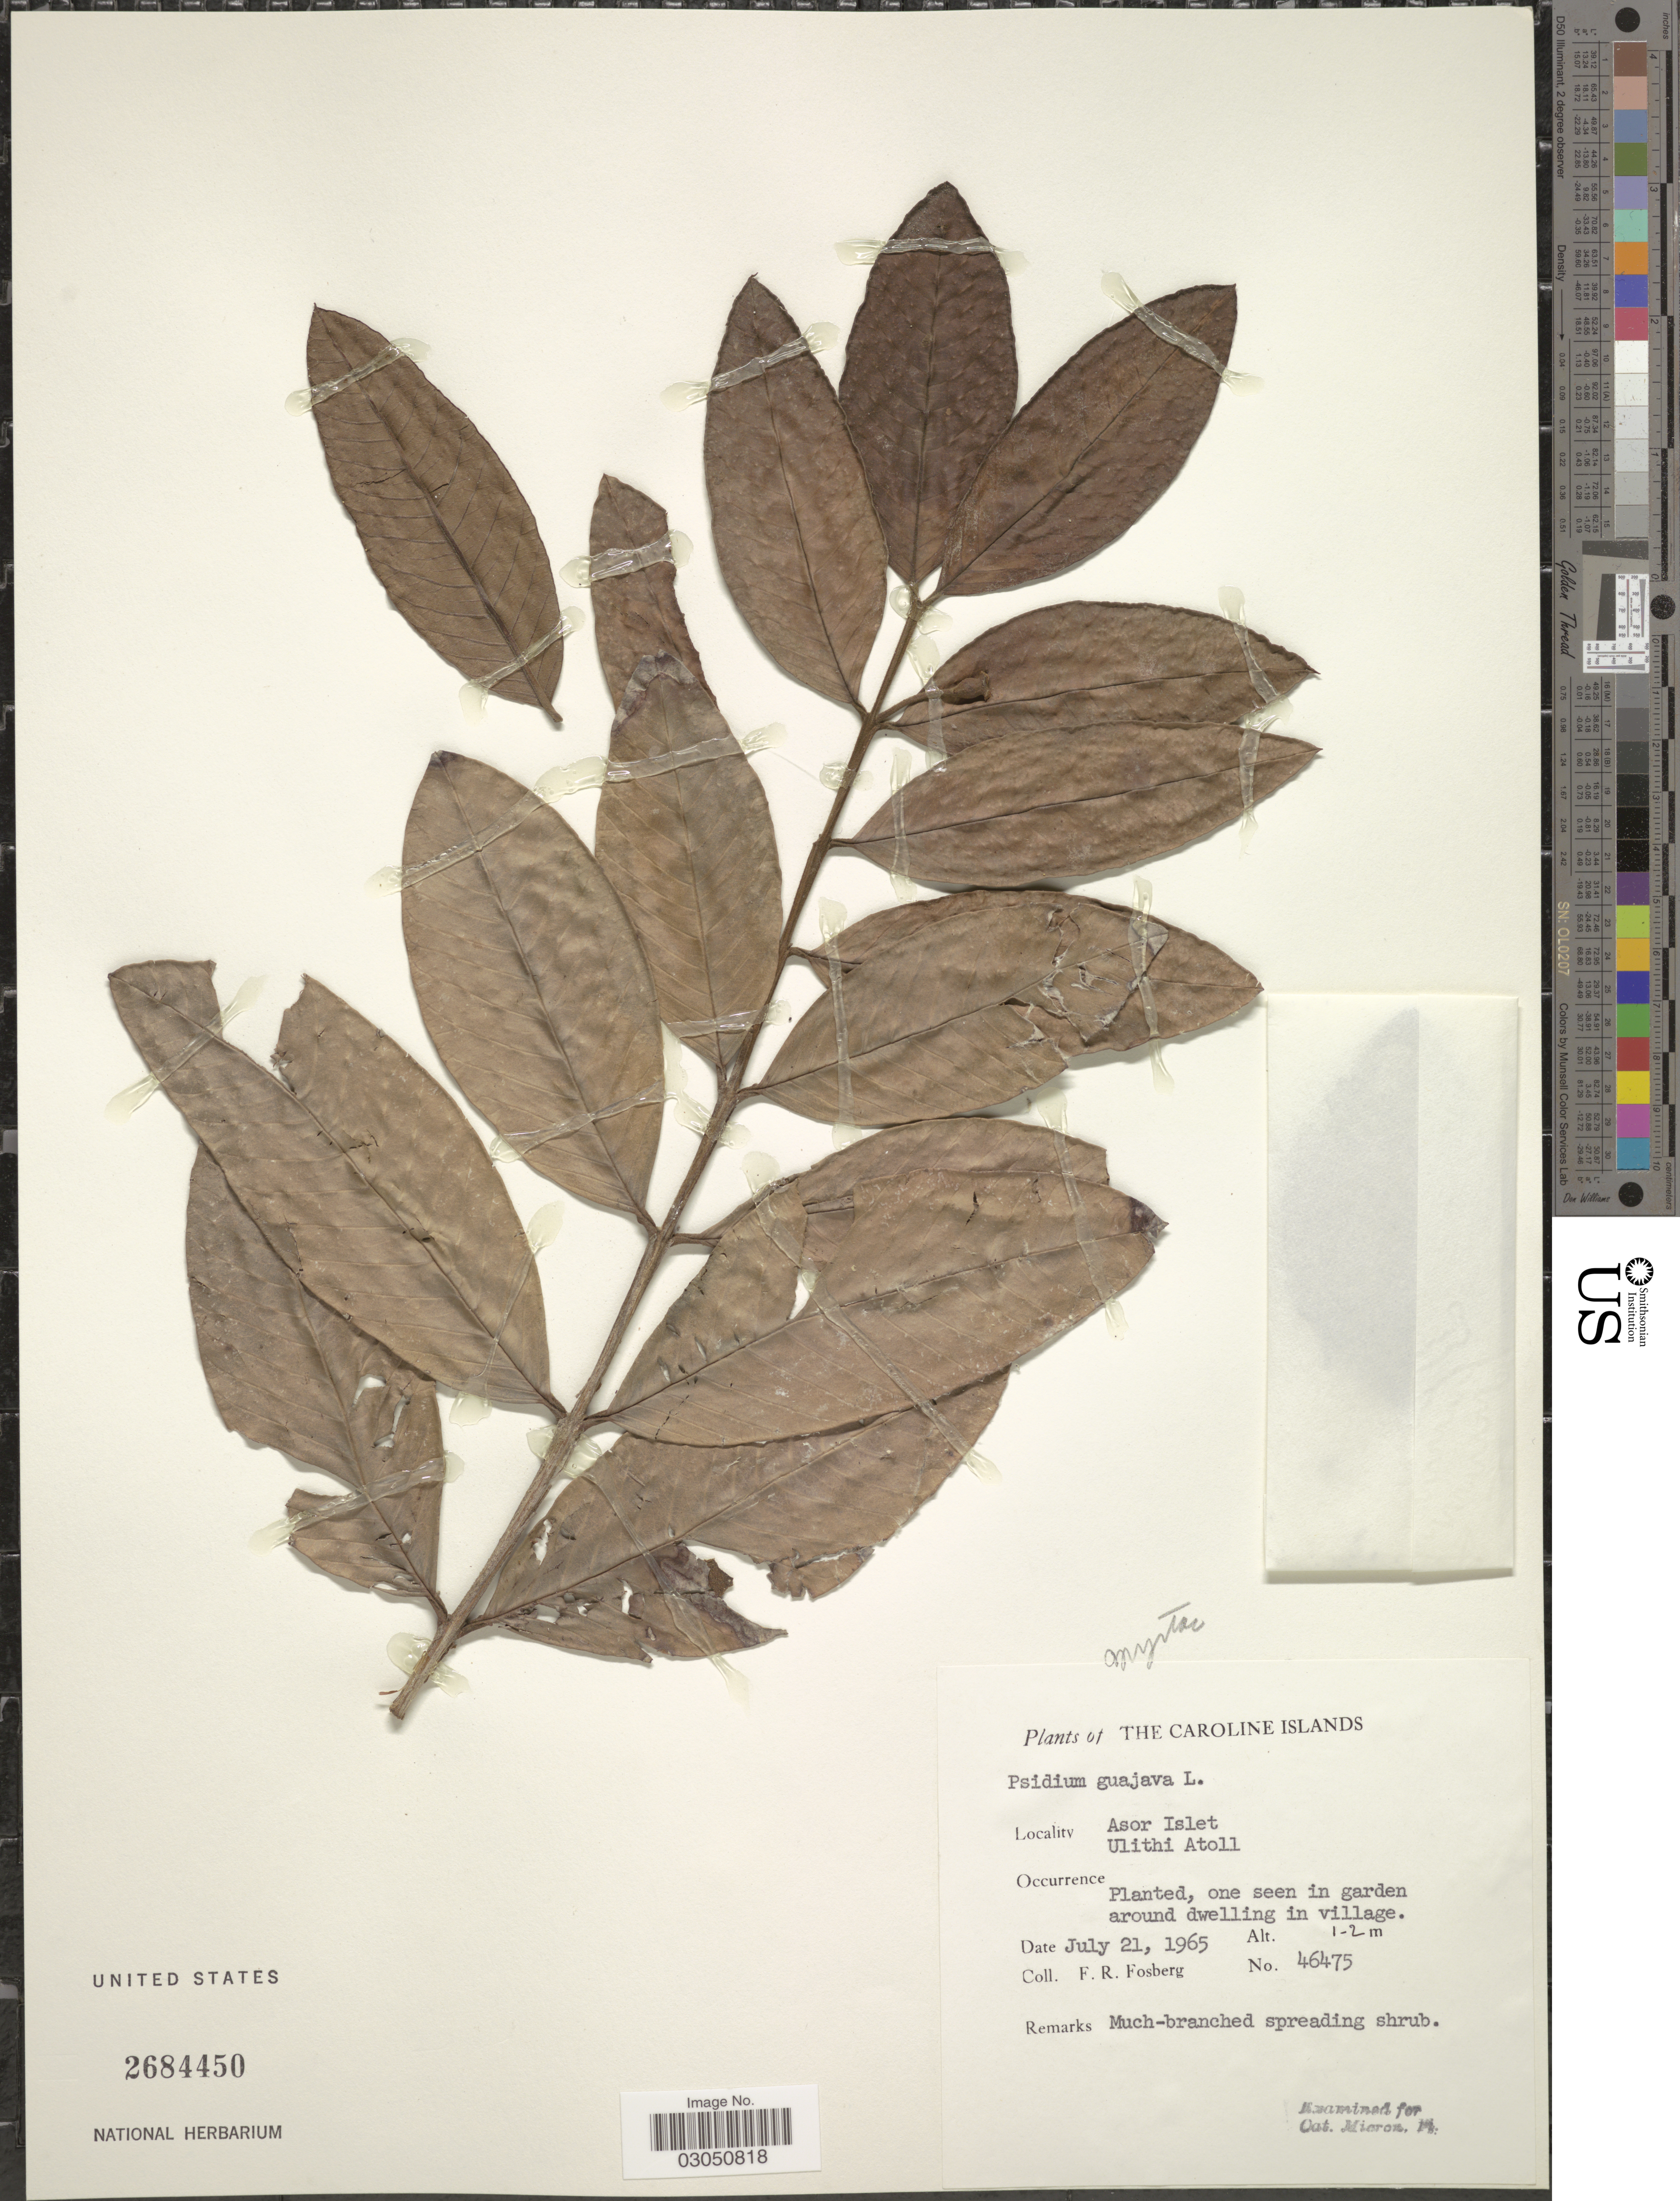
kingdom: Plantae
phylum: Tracheophyta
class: Magnoliopsida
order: Myrtales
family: Myrtaceae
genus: Psidium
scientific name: Psidium guajava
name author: L.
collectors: F. R. Fosberg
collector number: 46475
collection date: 1965-07-21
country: Micronesia, Federated States of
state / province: Yap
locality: Caroline Islands. Asor Islet.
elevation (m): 1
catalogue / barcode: US 2684450